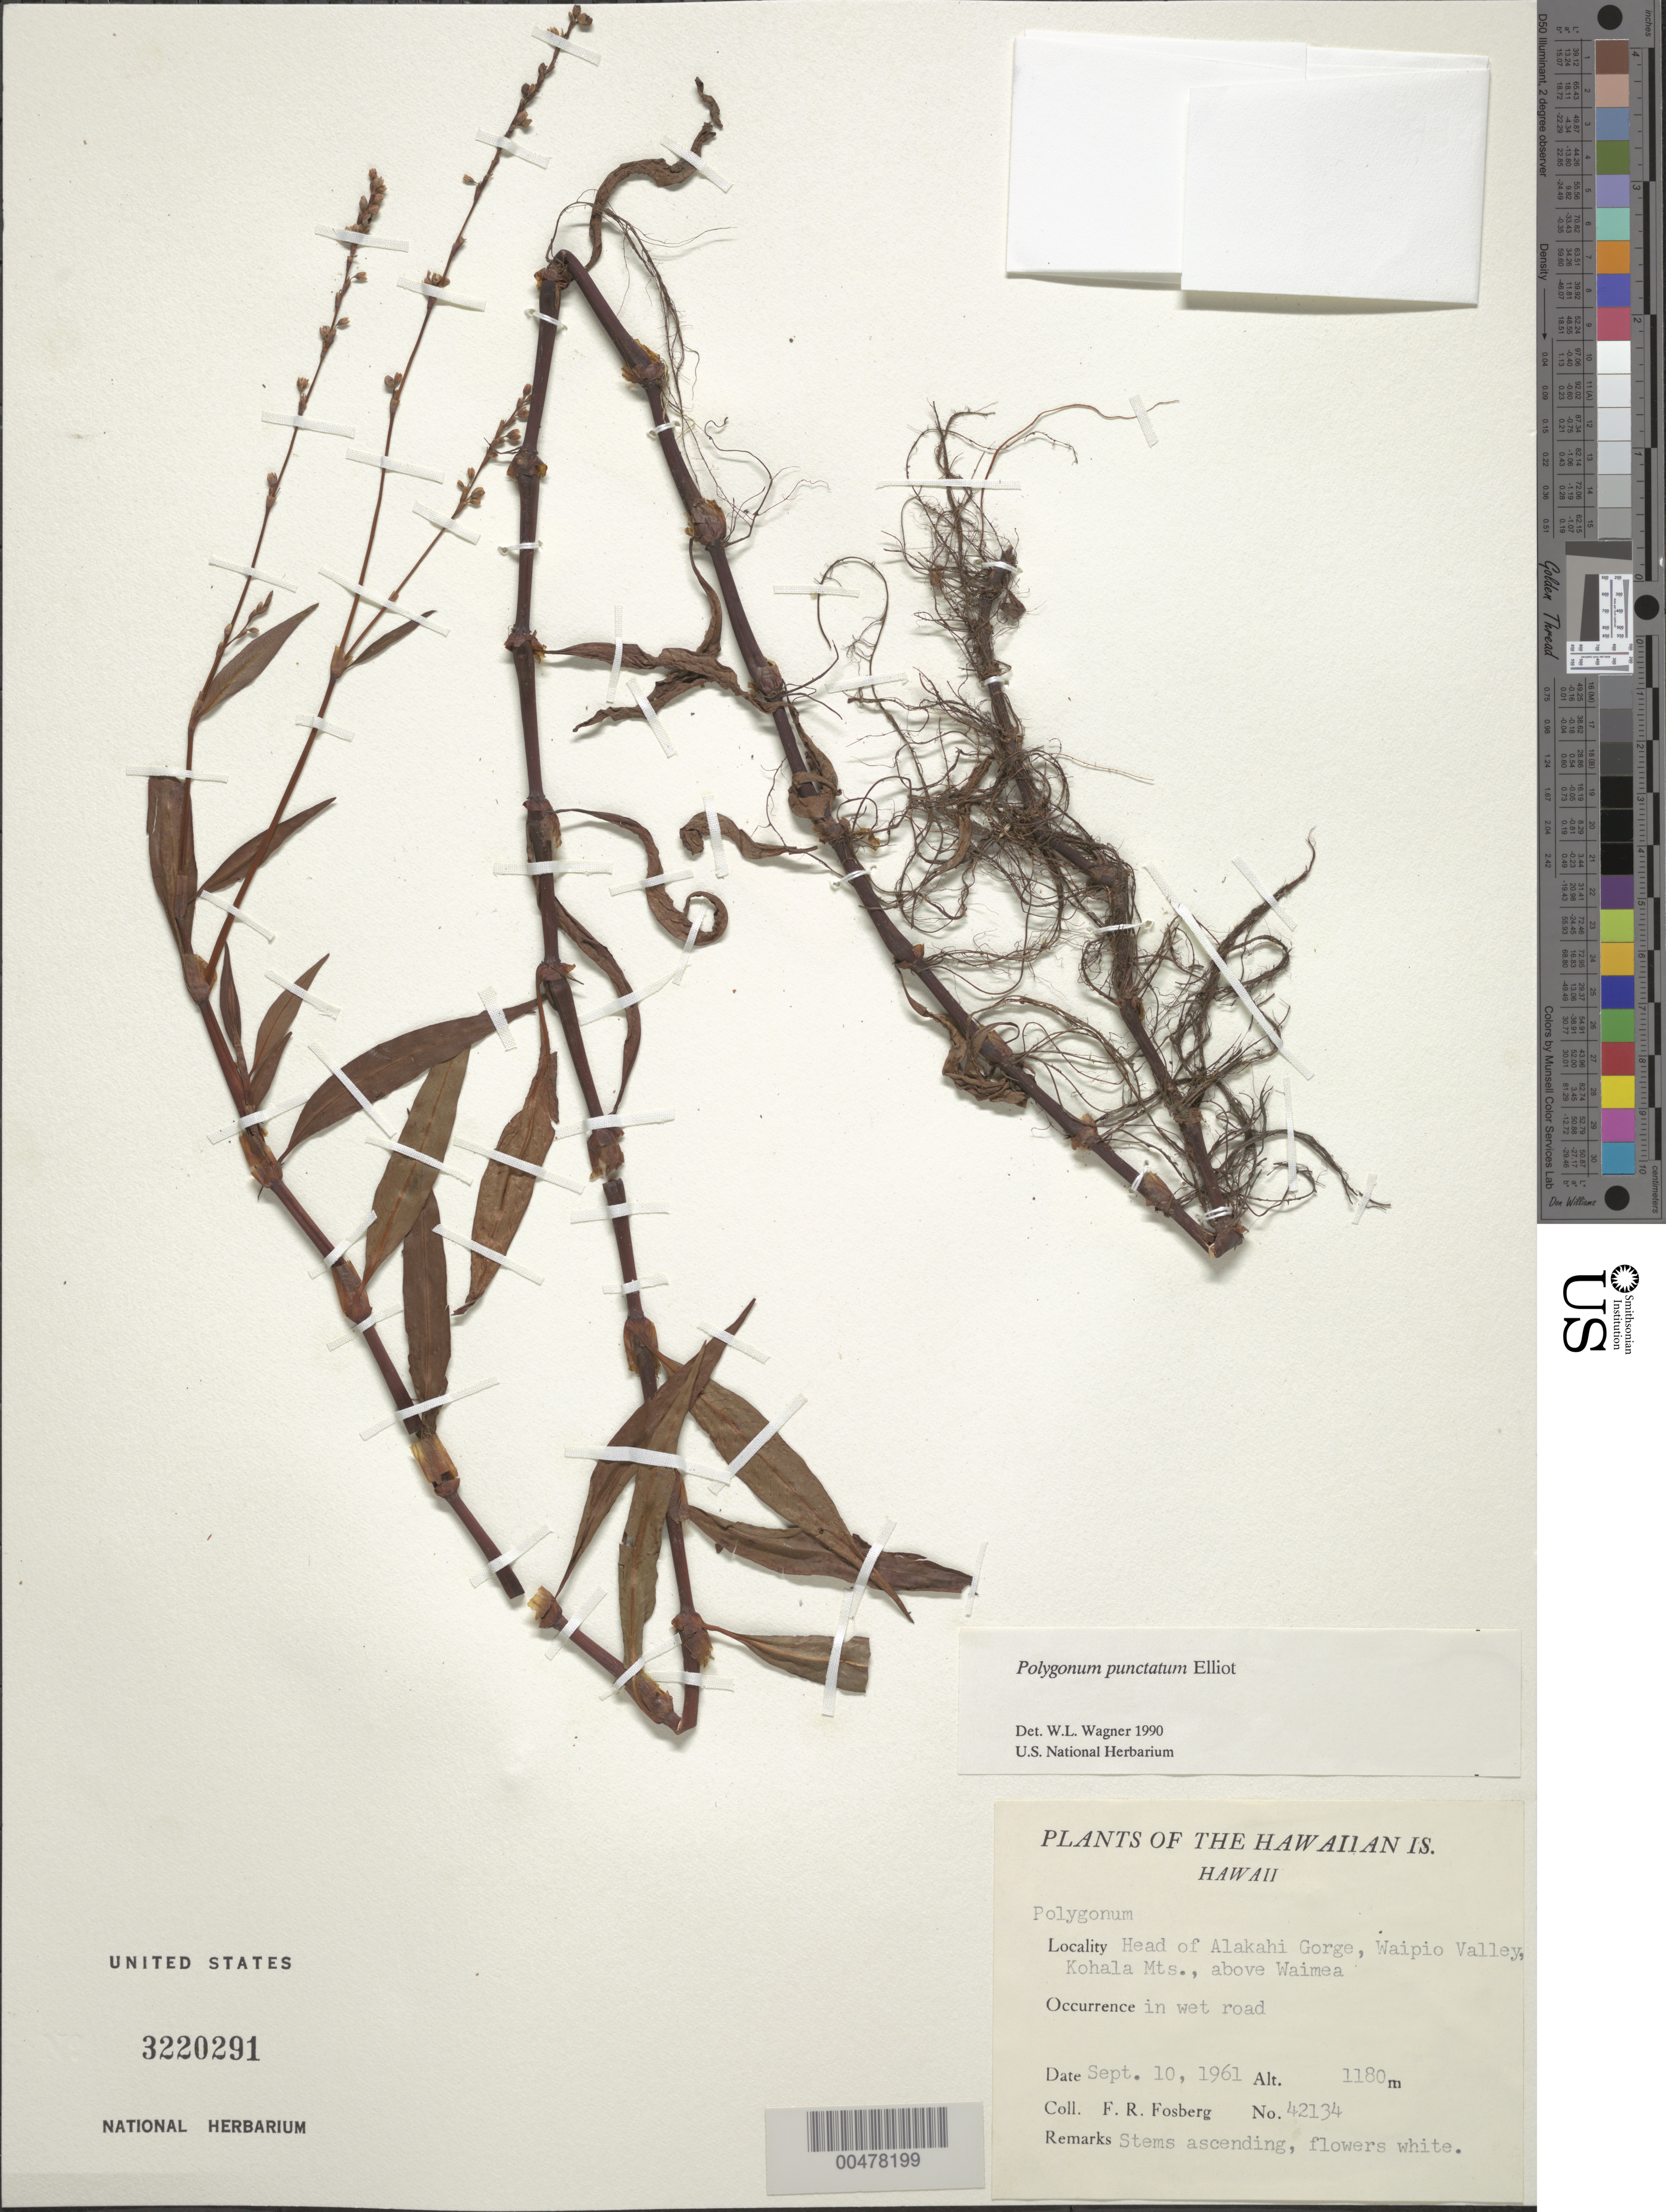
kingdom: Plantae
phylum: Tracheophyta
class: Magnoliopsida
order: Caryophyllales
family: Polygonaceae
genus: Persicaria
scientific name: Persicaria punctata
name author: (Elliott) Small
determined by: Wagner, W. L., (BOT), Smithsonian Institution - National Museum of Natural History (UNITED STATES)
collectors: F. R. Fosberg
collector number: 42134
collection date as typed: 10 Sep 1961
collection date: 1961-09-10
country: United States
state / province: Hawaii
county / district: Hawaii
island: Hawaii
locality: Head of Alakahi Gorge, Waipio Valley, Kohala Mts, above Waimea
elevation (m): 1180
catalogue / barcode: US 3220291